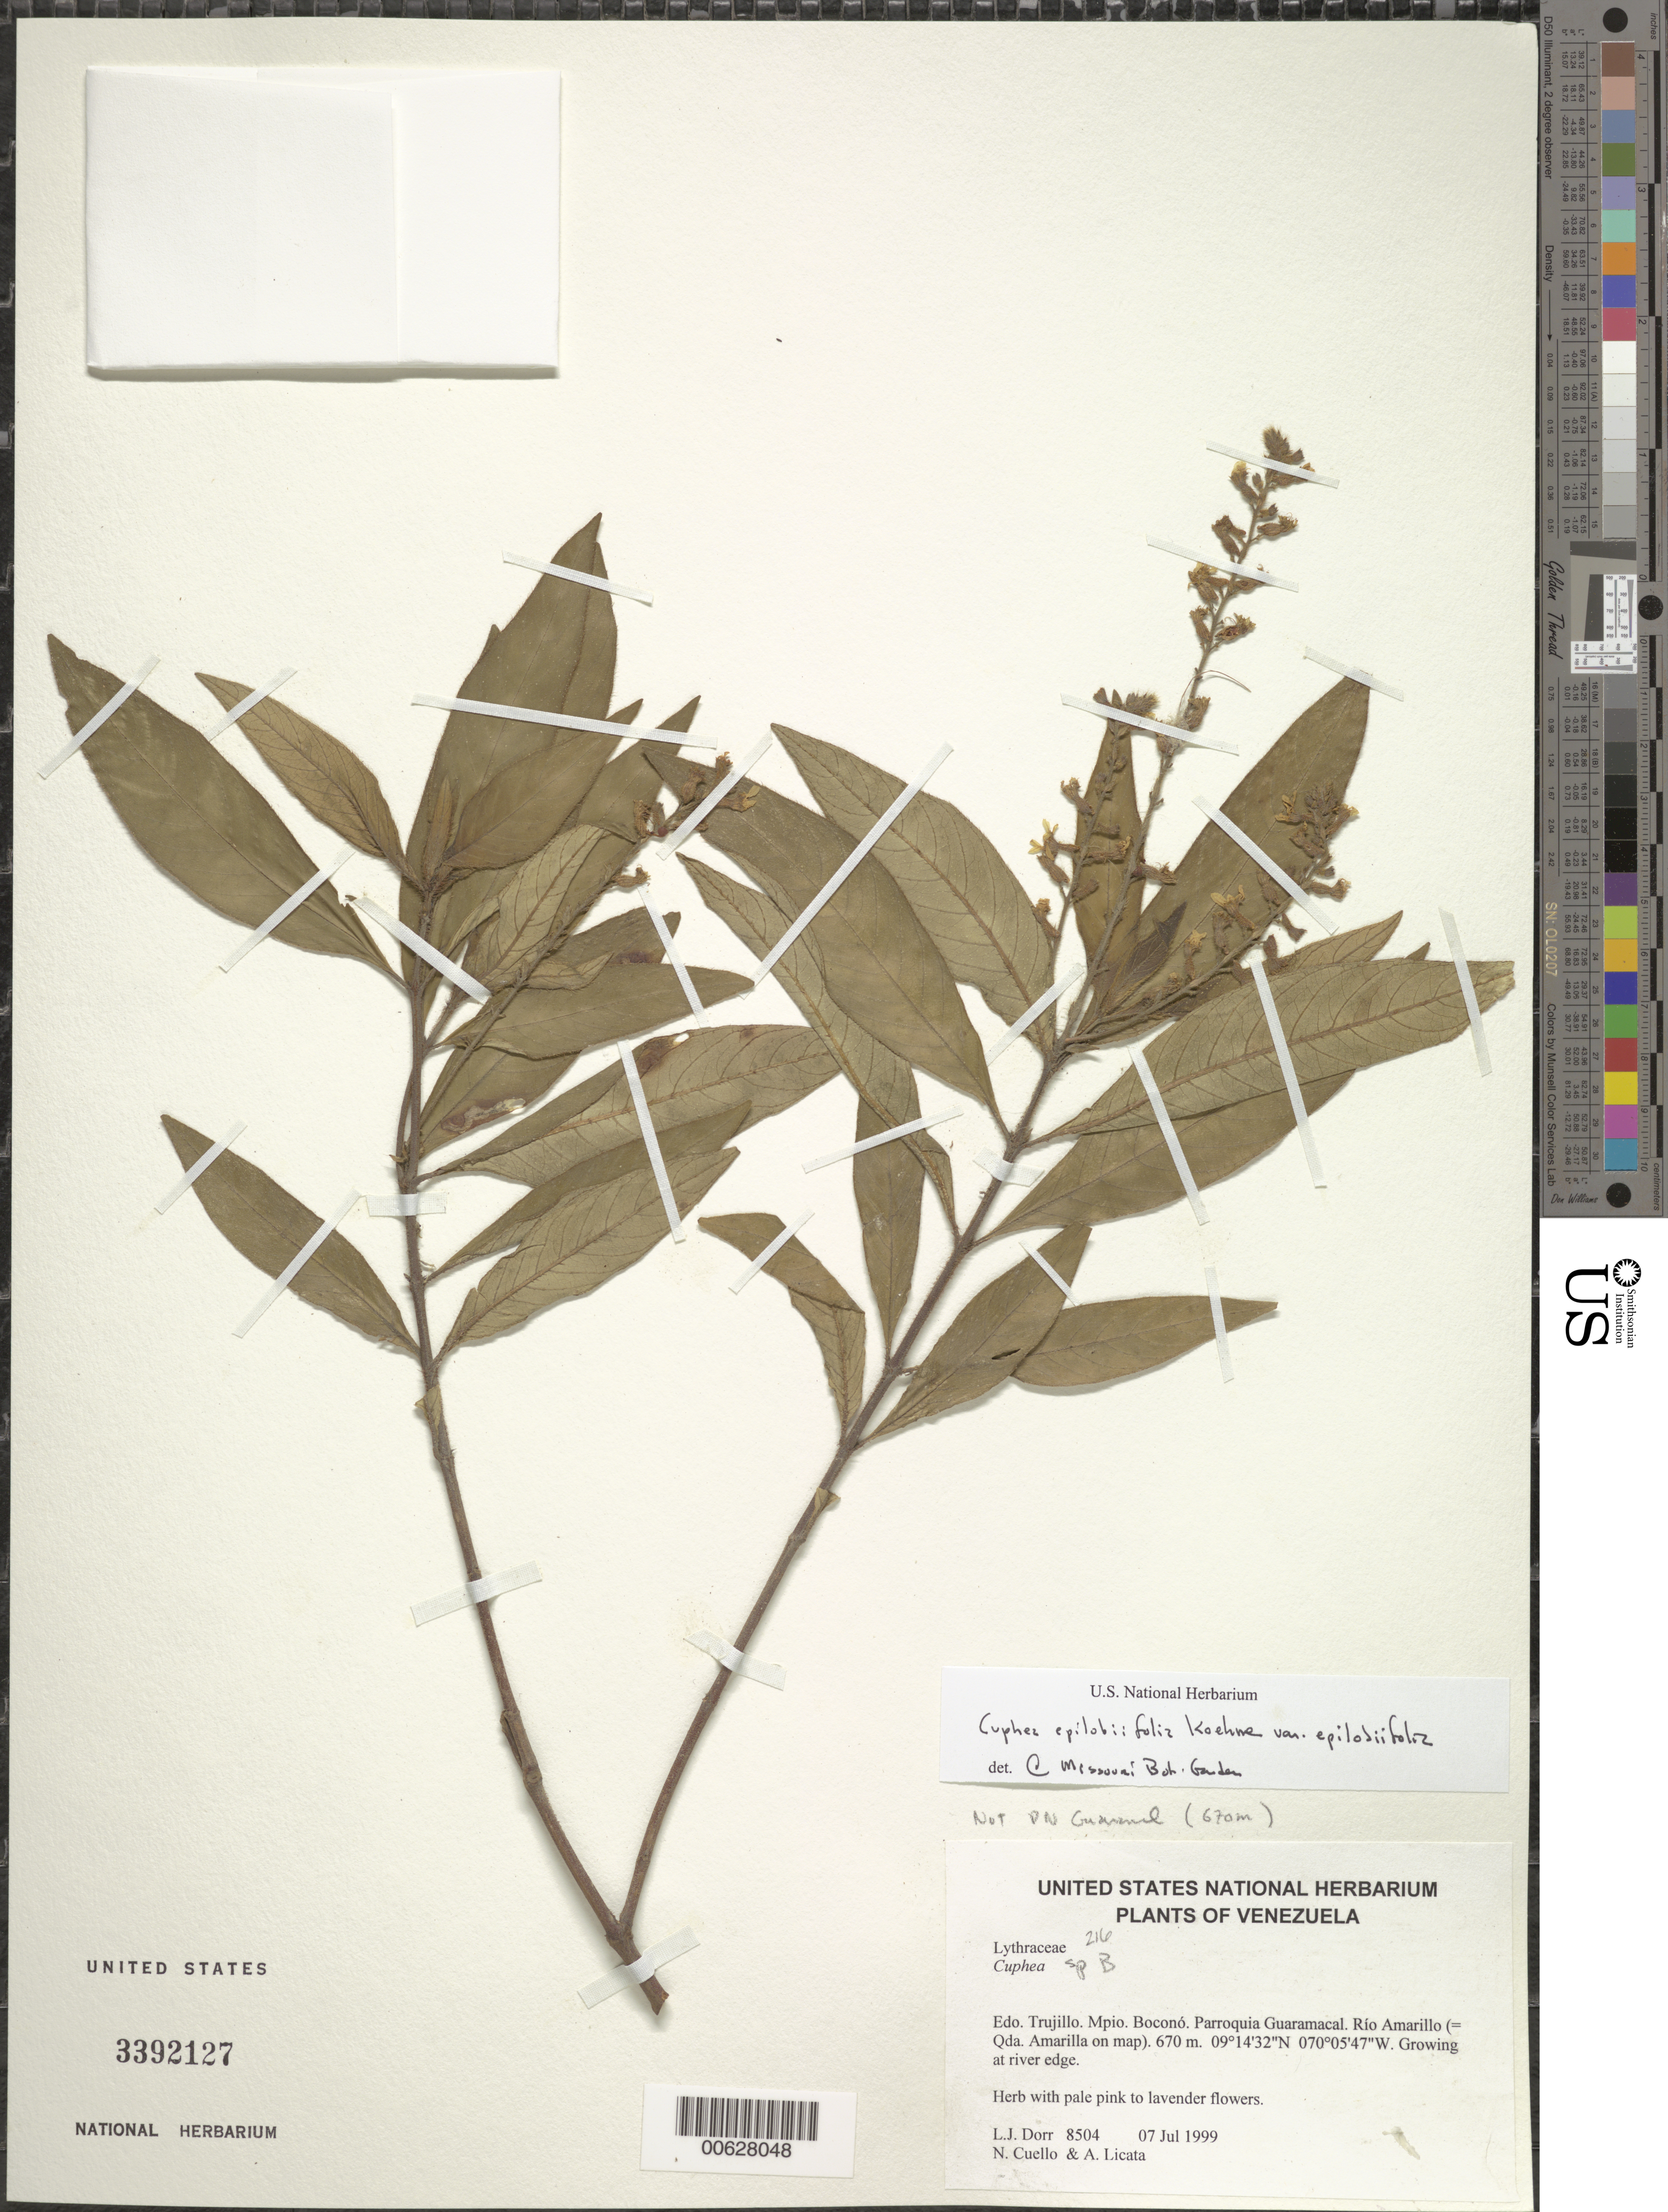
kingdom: Plantae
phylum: Tracheophyta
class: Magnoliopsida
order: Myrtales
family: Lythraceae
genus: Cuphea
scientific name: Cuphea epilobiifolia var. epilodiifolia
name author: Koehne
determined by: Dorr, L. J., (BOT), Smithsonian Institution - National Museum of Natural History (UNITED STATES)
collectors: L. J. Dorr, N. L. Cuello & A. Licata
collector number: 8504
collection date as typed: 07 Jul 1999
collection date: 1999-07-07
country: Venezuela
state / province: Trujillo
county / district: Boconó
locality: Parroquia Guaramacal. Río Amarillo (= Qda. Amarilla on map)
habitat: Growing at river edge.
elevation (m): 670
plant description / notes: KENT, PORT, US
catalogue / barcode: US 3392127